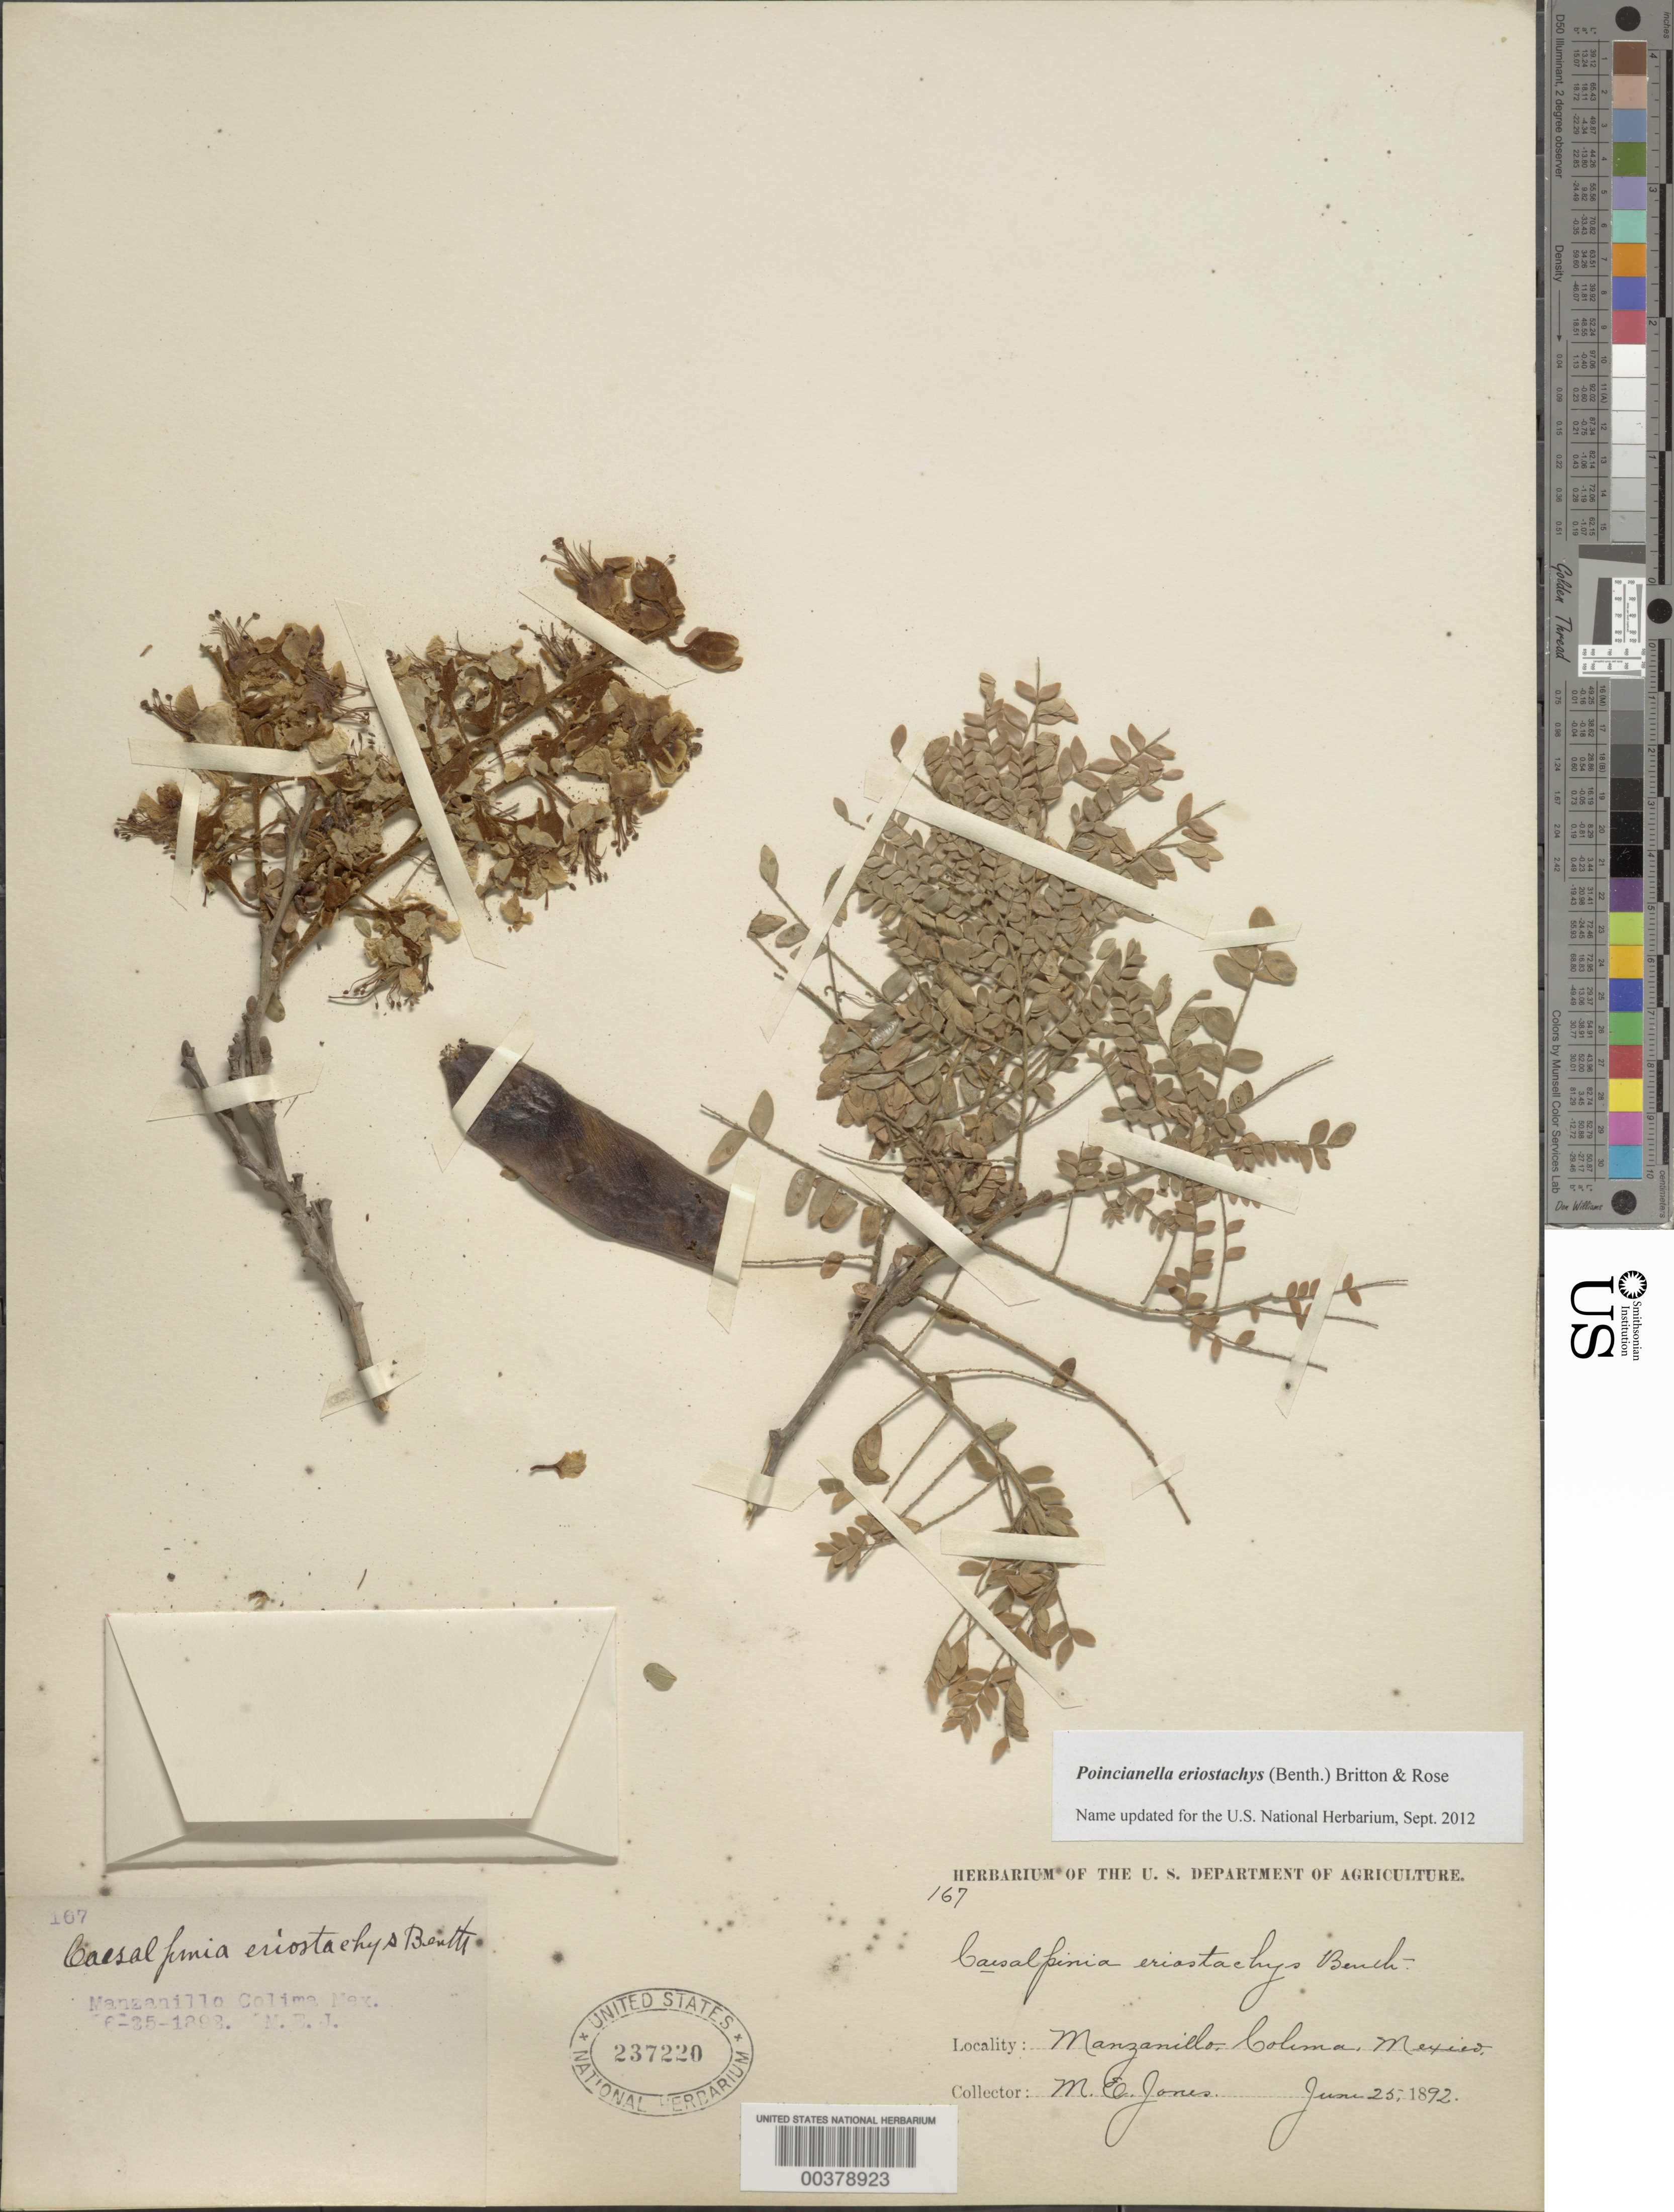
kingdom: Plantae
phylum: Tracheophyta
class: Magnoliopsida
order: Fabales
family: Fabaceae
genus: Cenostigma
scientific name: Cenostigma eriostachys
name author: (Benth.) Gagnon & G.P. Lewis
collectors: M. E. Jones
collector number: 167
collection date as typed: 25 Jun 1892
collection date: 1892-06-25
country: Mexico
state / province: Colima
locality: Manzanillo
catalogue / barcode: US 237220